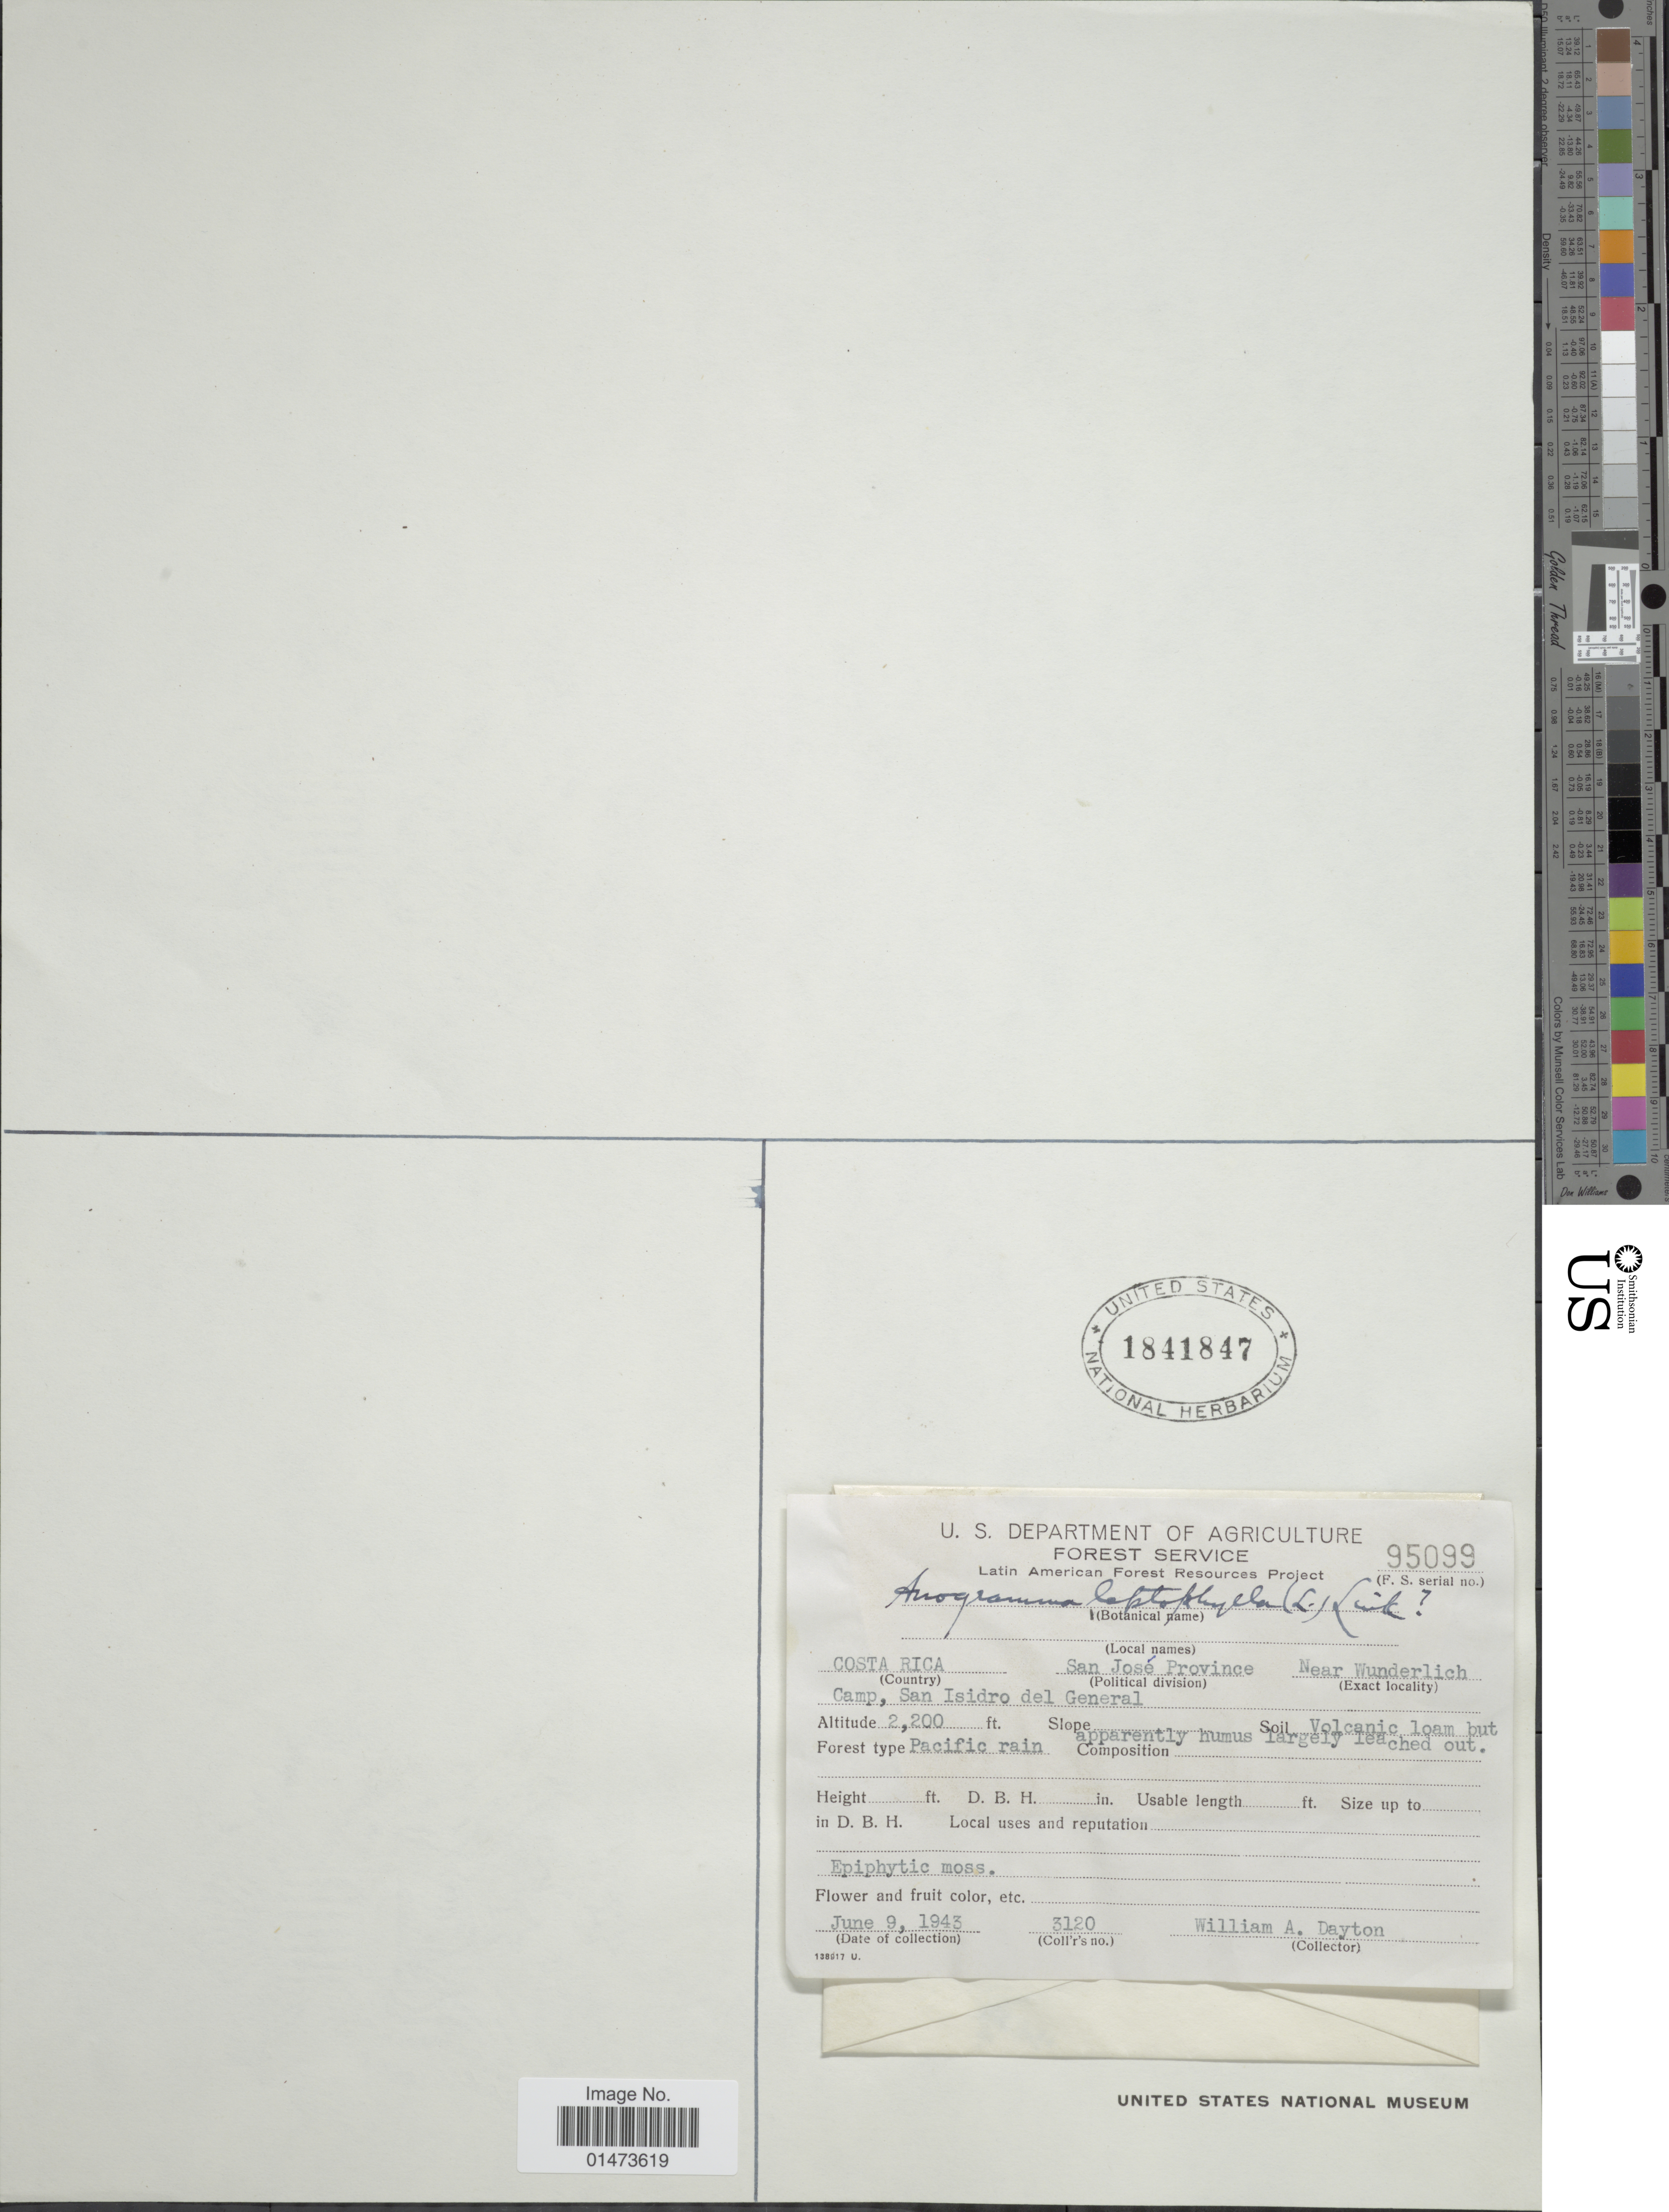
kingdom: Plantae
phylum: Tracheophyta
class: Polypodiopsida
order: Polypodiales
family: Pteridaceae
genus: Anogramma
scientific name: Anogramma leptophylla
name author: (L.) Link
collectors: W. Dayton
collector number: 3120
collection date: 1943-06-09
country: Costa Rica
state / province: San José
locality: Near Wunderlich Camp, San ididro del General.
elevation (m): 671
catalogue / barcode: US 1841847